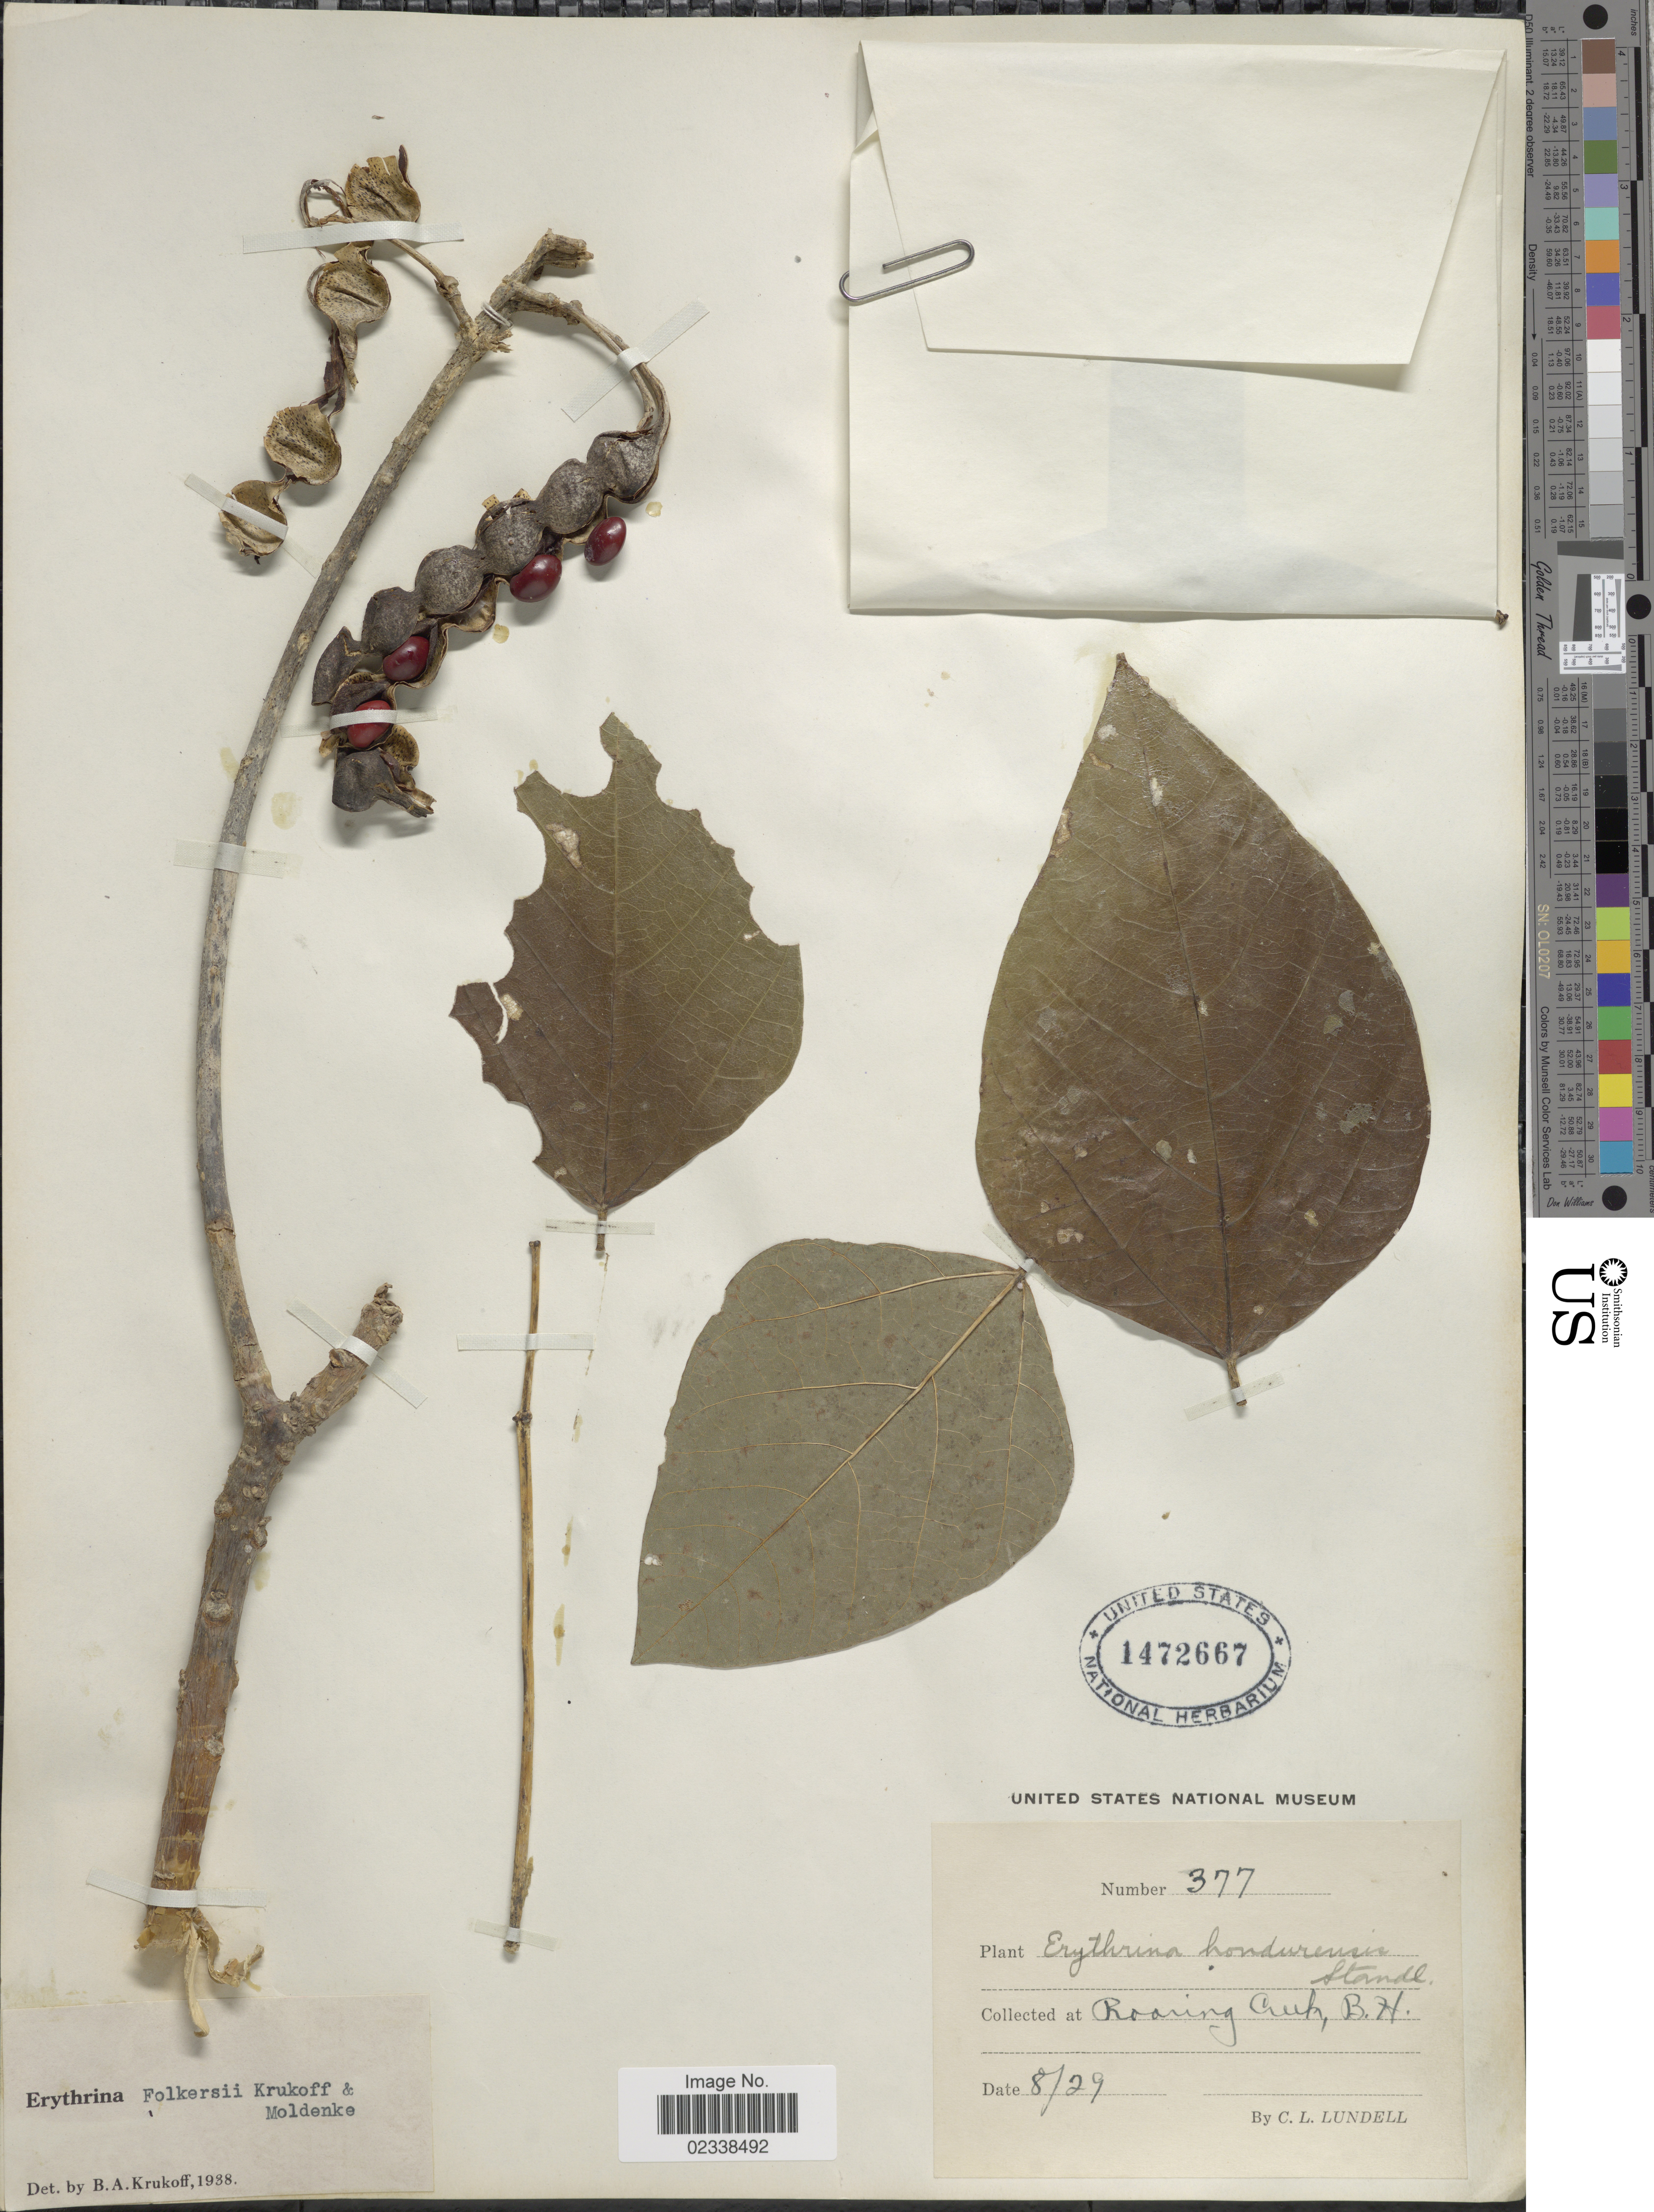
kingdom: Plantae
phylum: Tracheophyta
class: Magnoliopsida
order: Fabales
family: Fabaceae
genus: Erythrina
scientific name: Erythrina folkersii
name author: Krukoff & Moldenke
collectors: C. L. Lundell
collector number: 377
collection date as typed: Transcribed d/m/y: /8/29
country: Belize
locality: Roaring creek, B.H.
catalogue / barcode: US 1472667